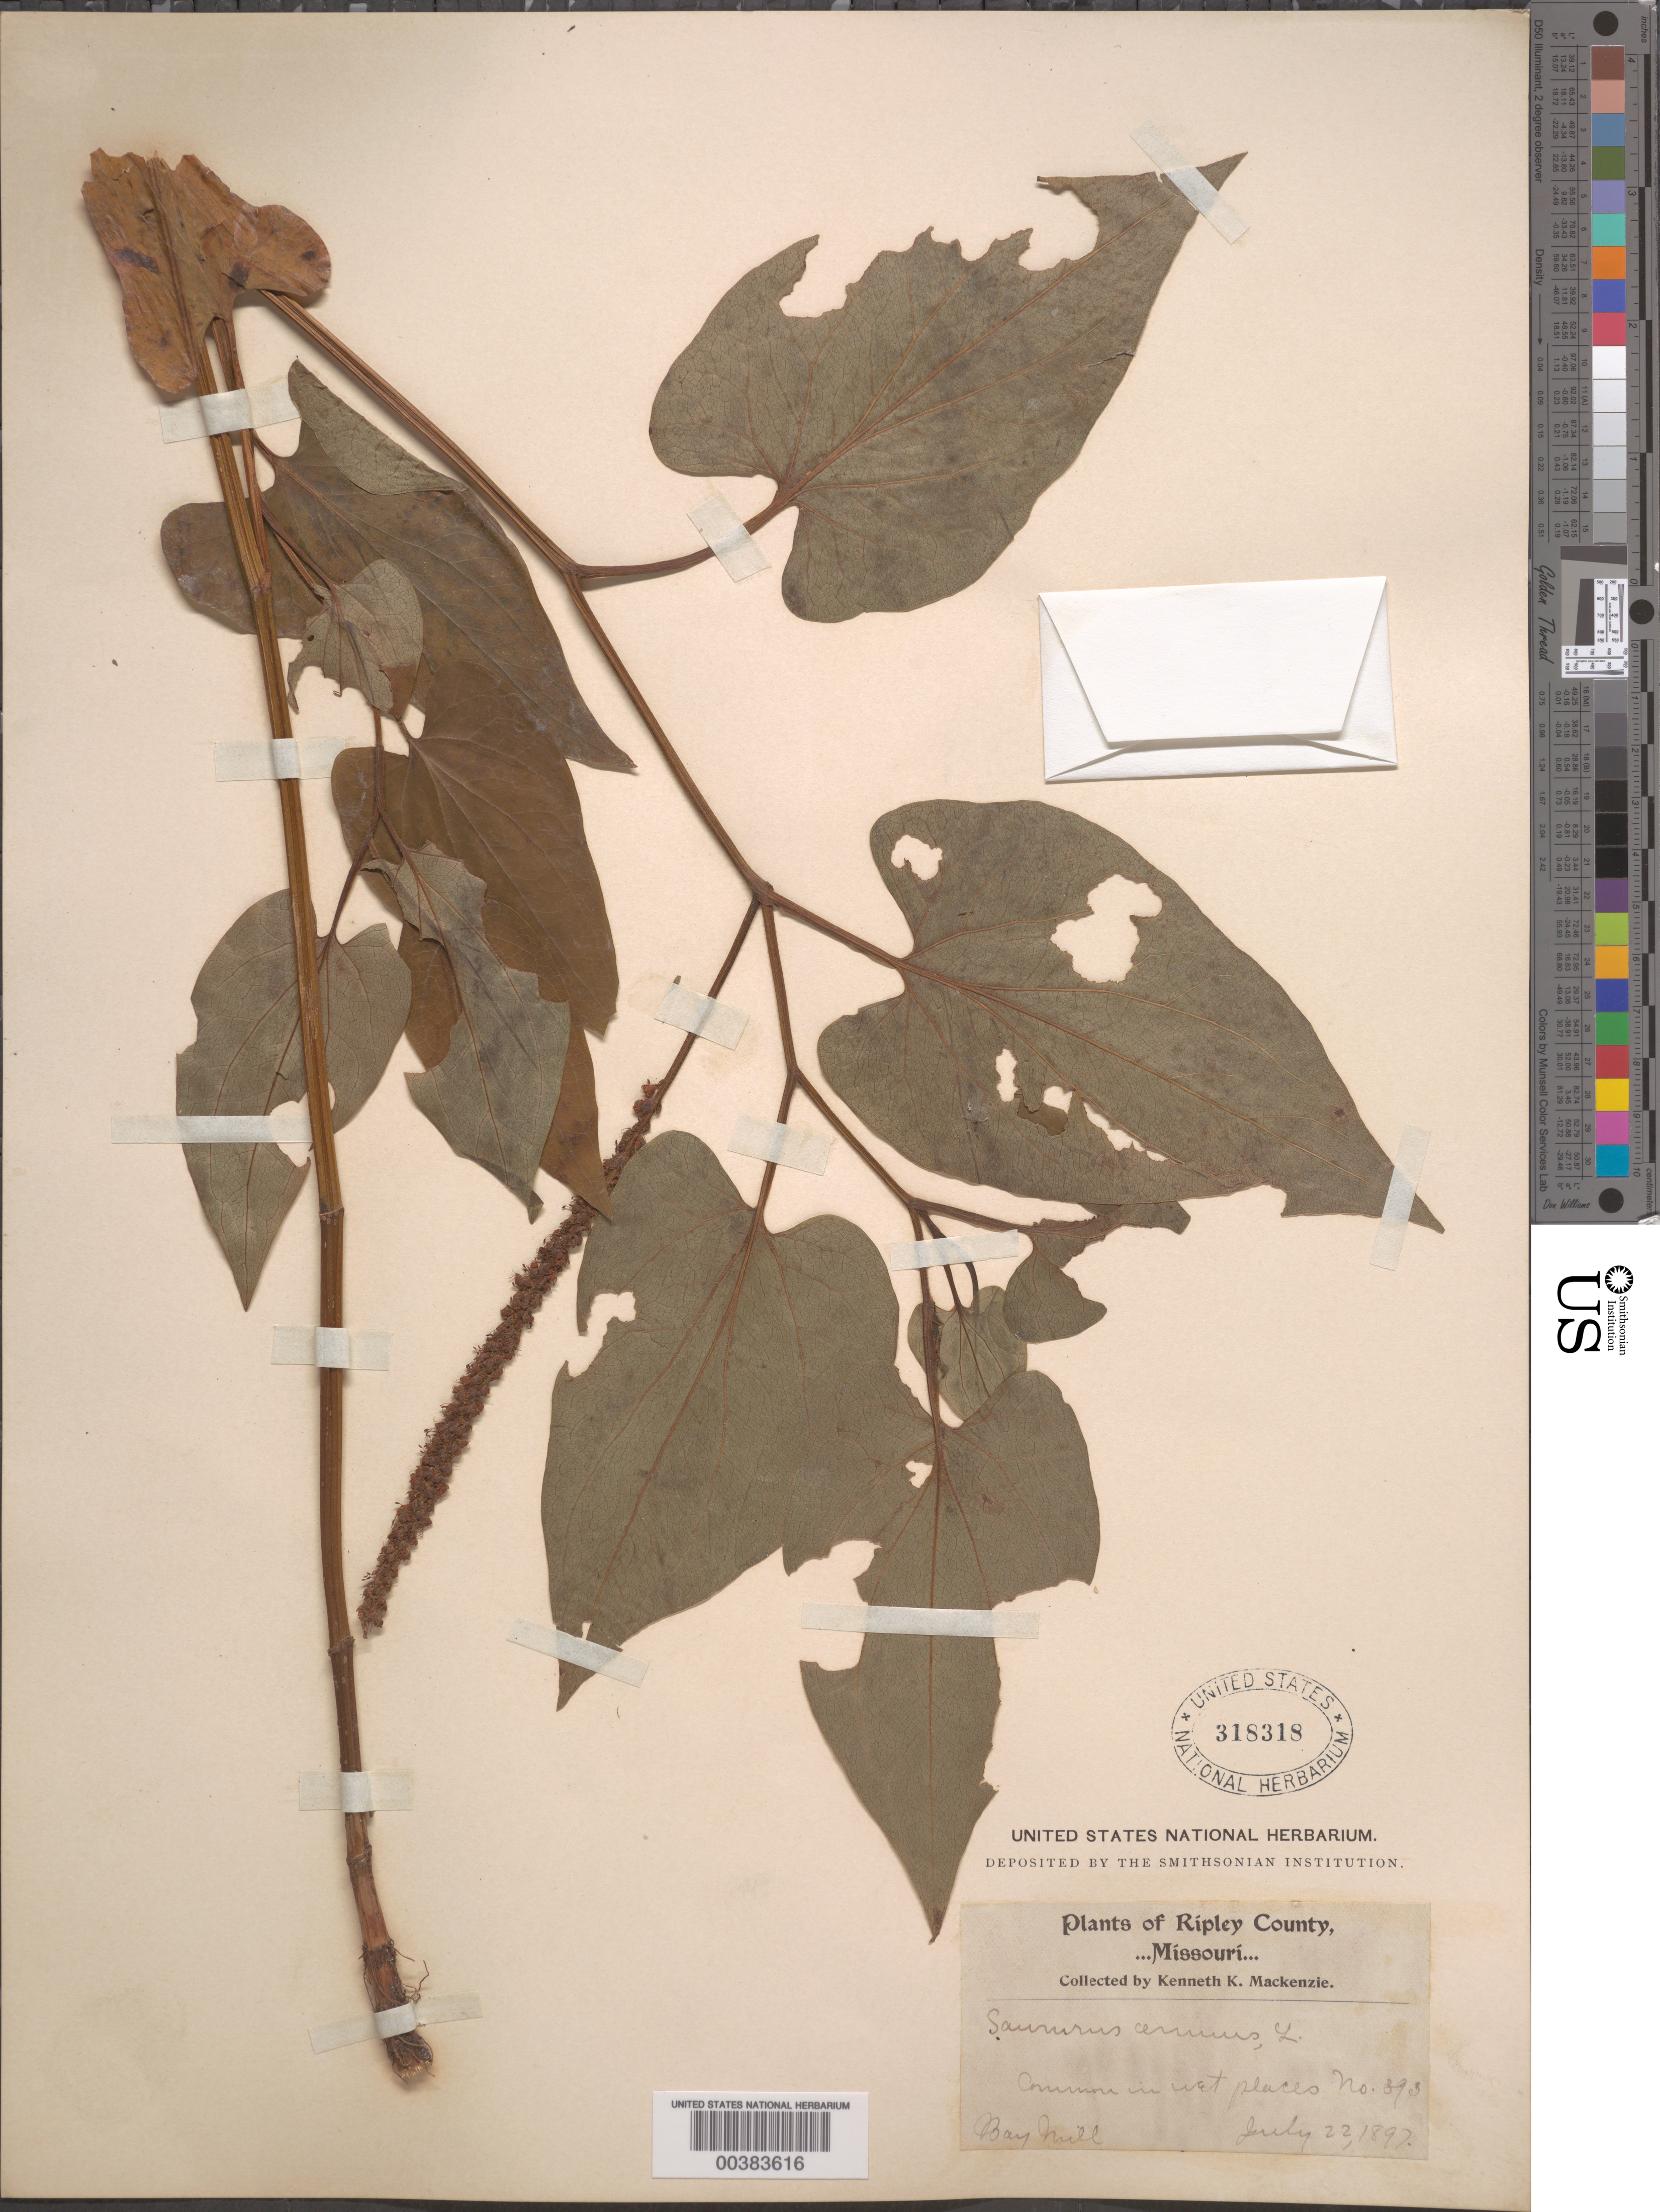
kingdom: Plantae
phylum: Tracheophyta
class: Magnoliopsida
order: Piperales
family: Saururaceae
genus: Saururus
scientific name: Saururus cernuus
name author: L.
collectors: K. K. Mackenzie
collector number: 393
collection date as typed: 22 Jul 1897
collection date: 1897-07-22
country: United States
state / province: Missouri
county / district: Ripley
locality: Bay mill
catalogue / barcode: US 318318